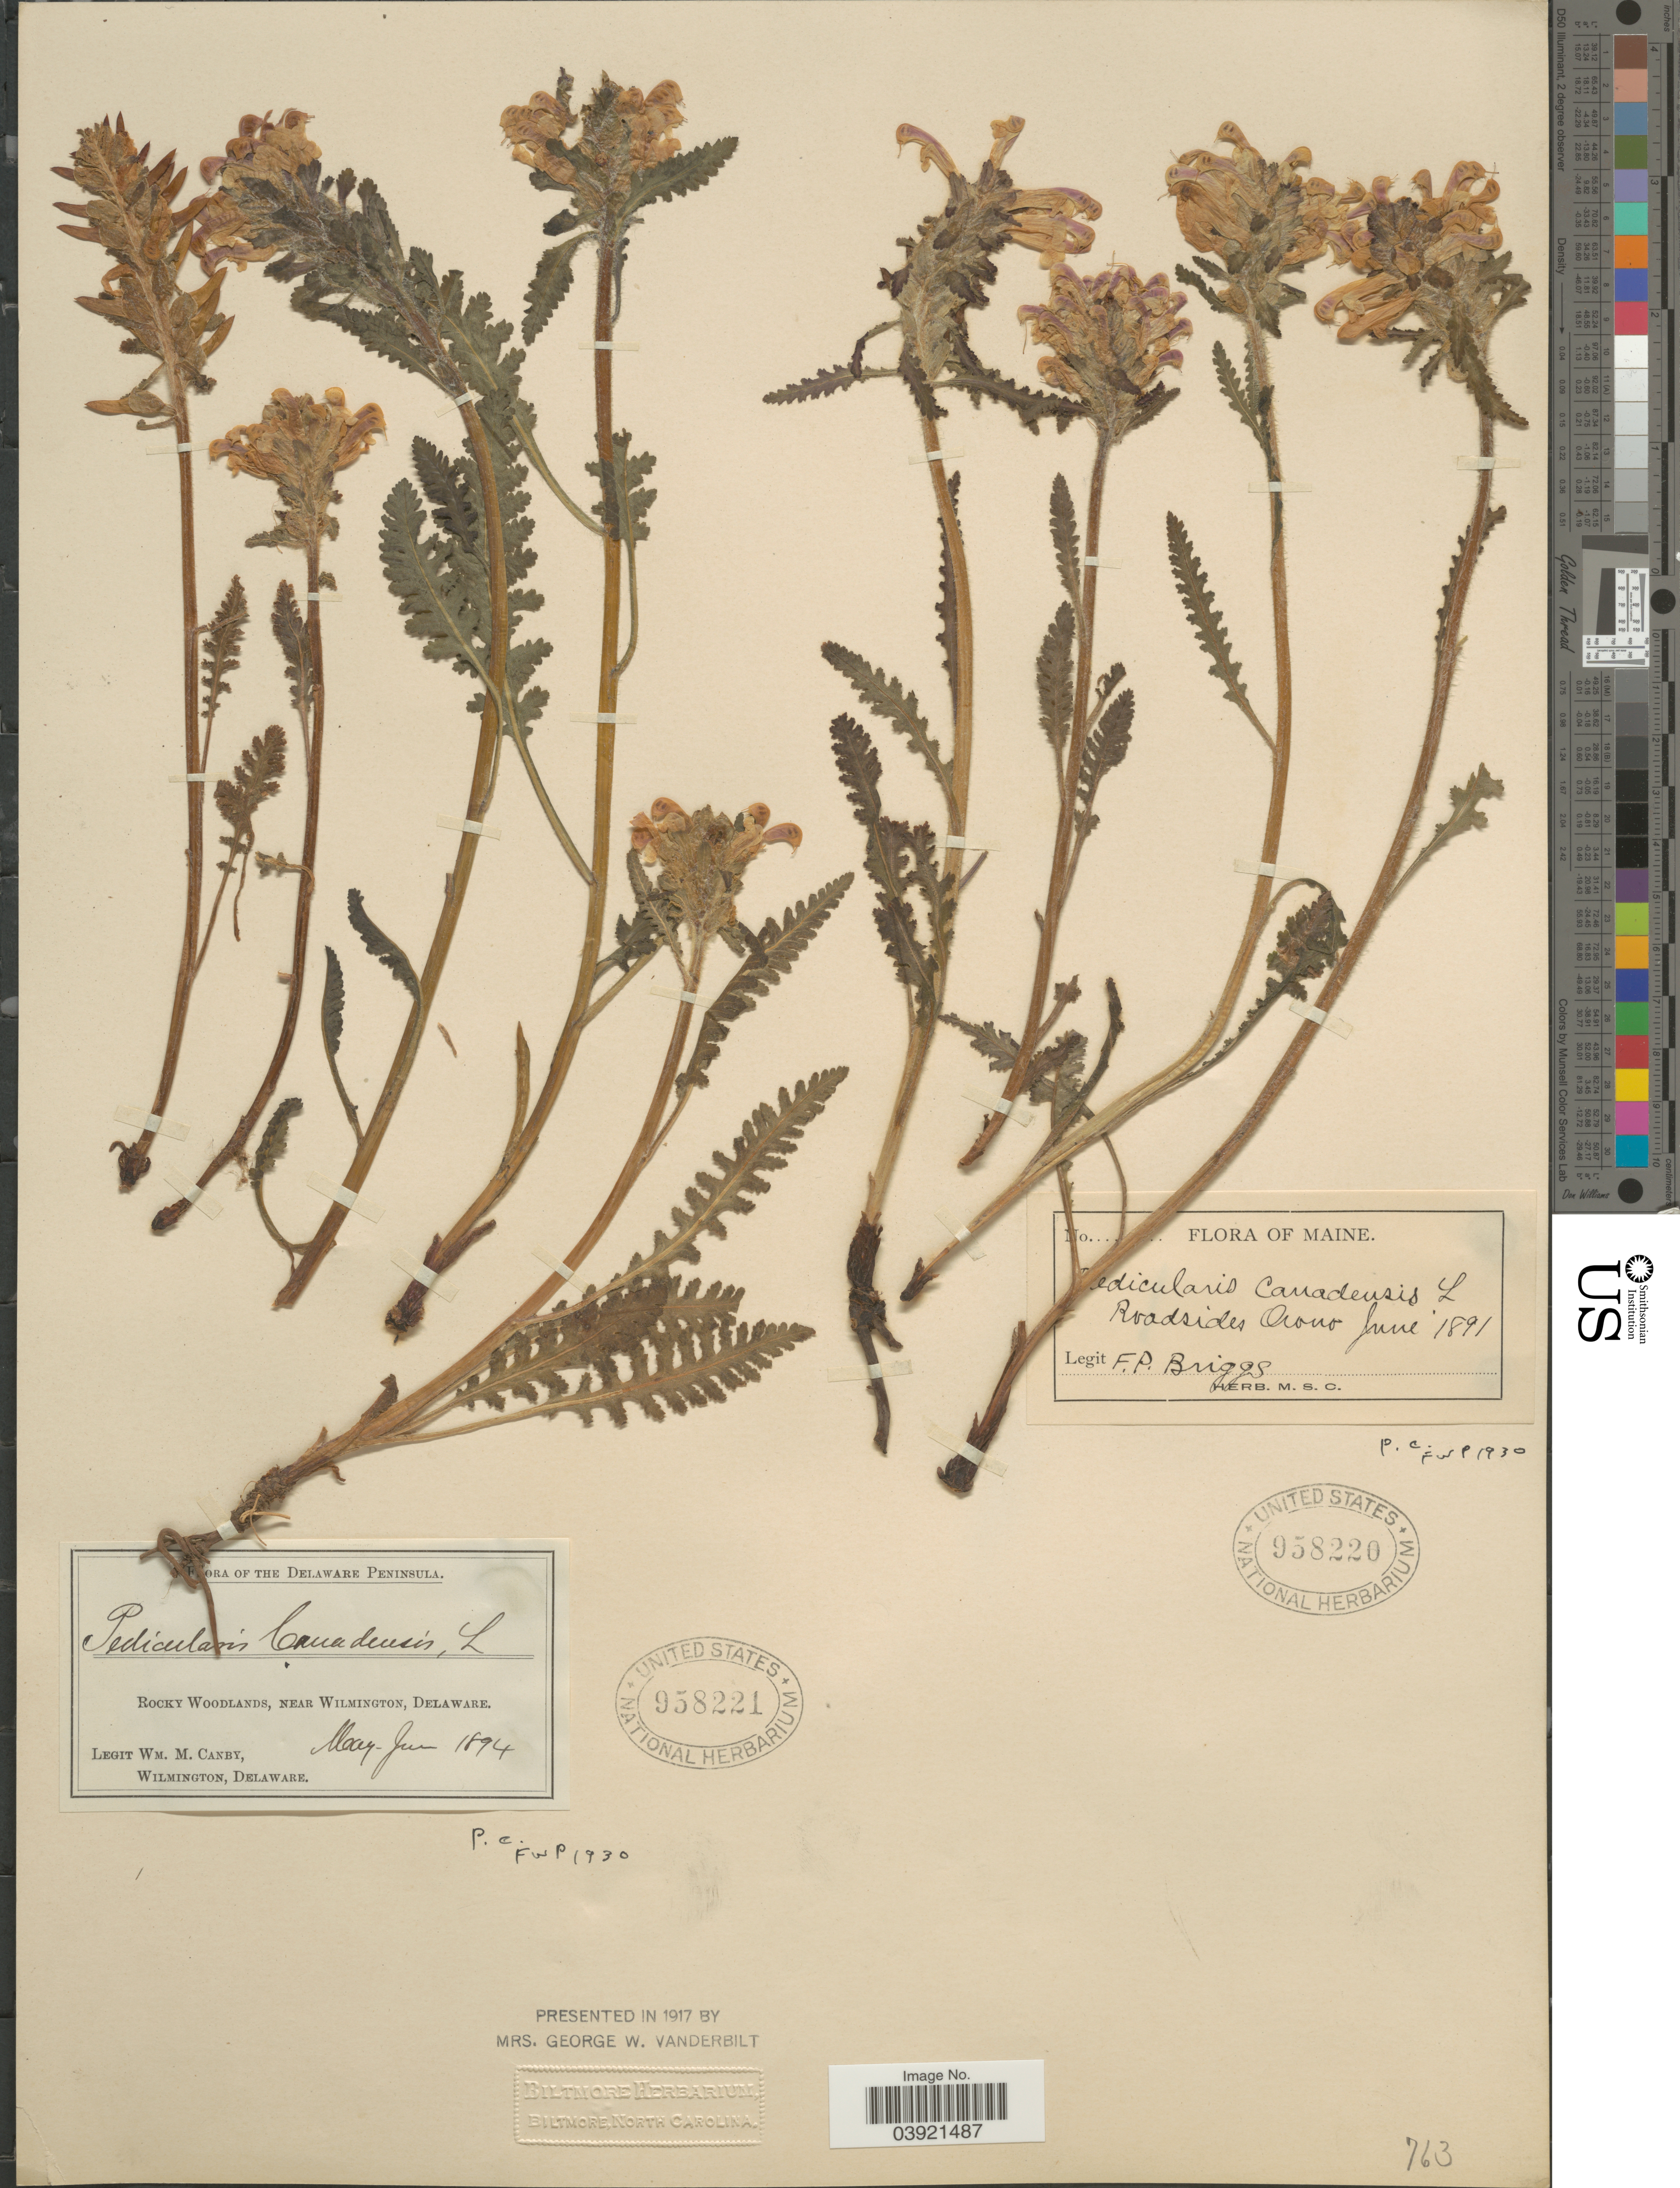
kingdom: Plantae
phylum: Tracheophyta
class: Magnoliopsida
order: Lamiales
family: Orobanchaceae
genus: Pedicularis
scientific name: Pedicularis canadensis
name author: L.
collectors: W. M. Canby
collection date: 1894-05/1894-06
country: United States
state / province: Delaware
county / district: New Castle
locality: The Delaware Peninsula. Rocky Woodlands, near Wilmington.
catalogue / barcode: US 958221